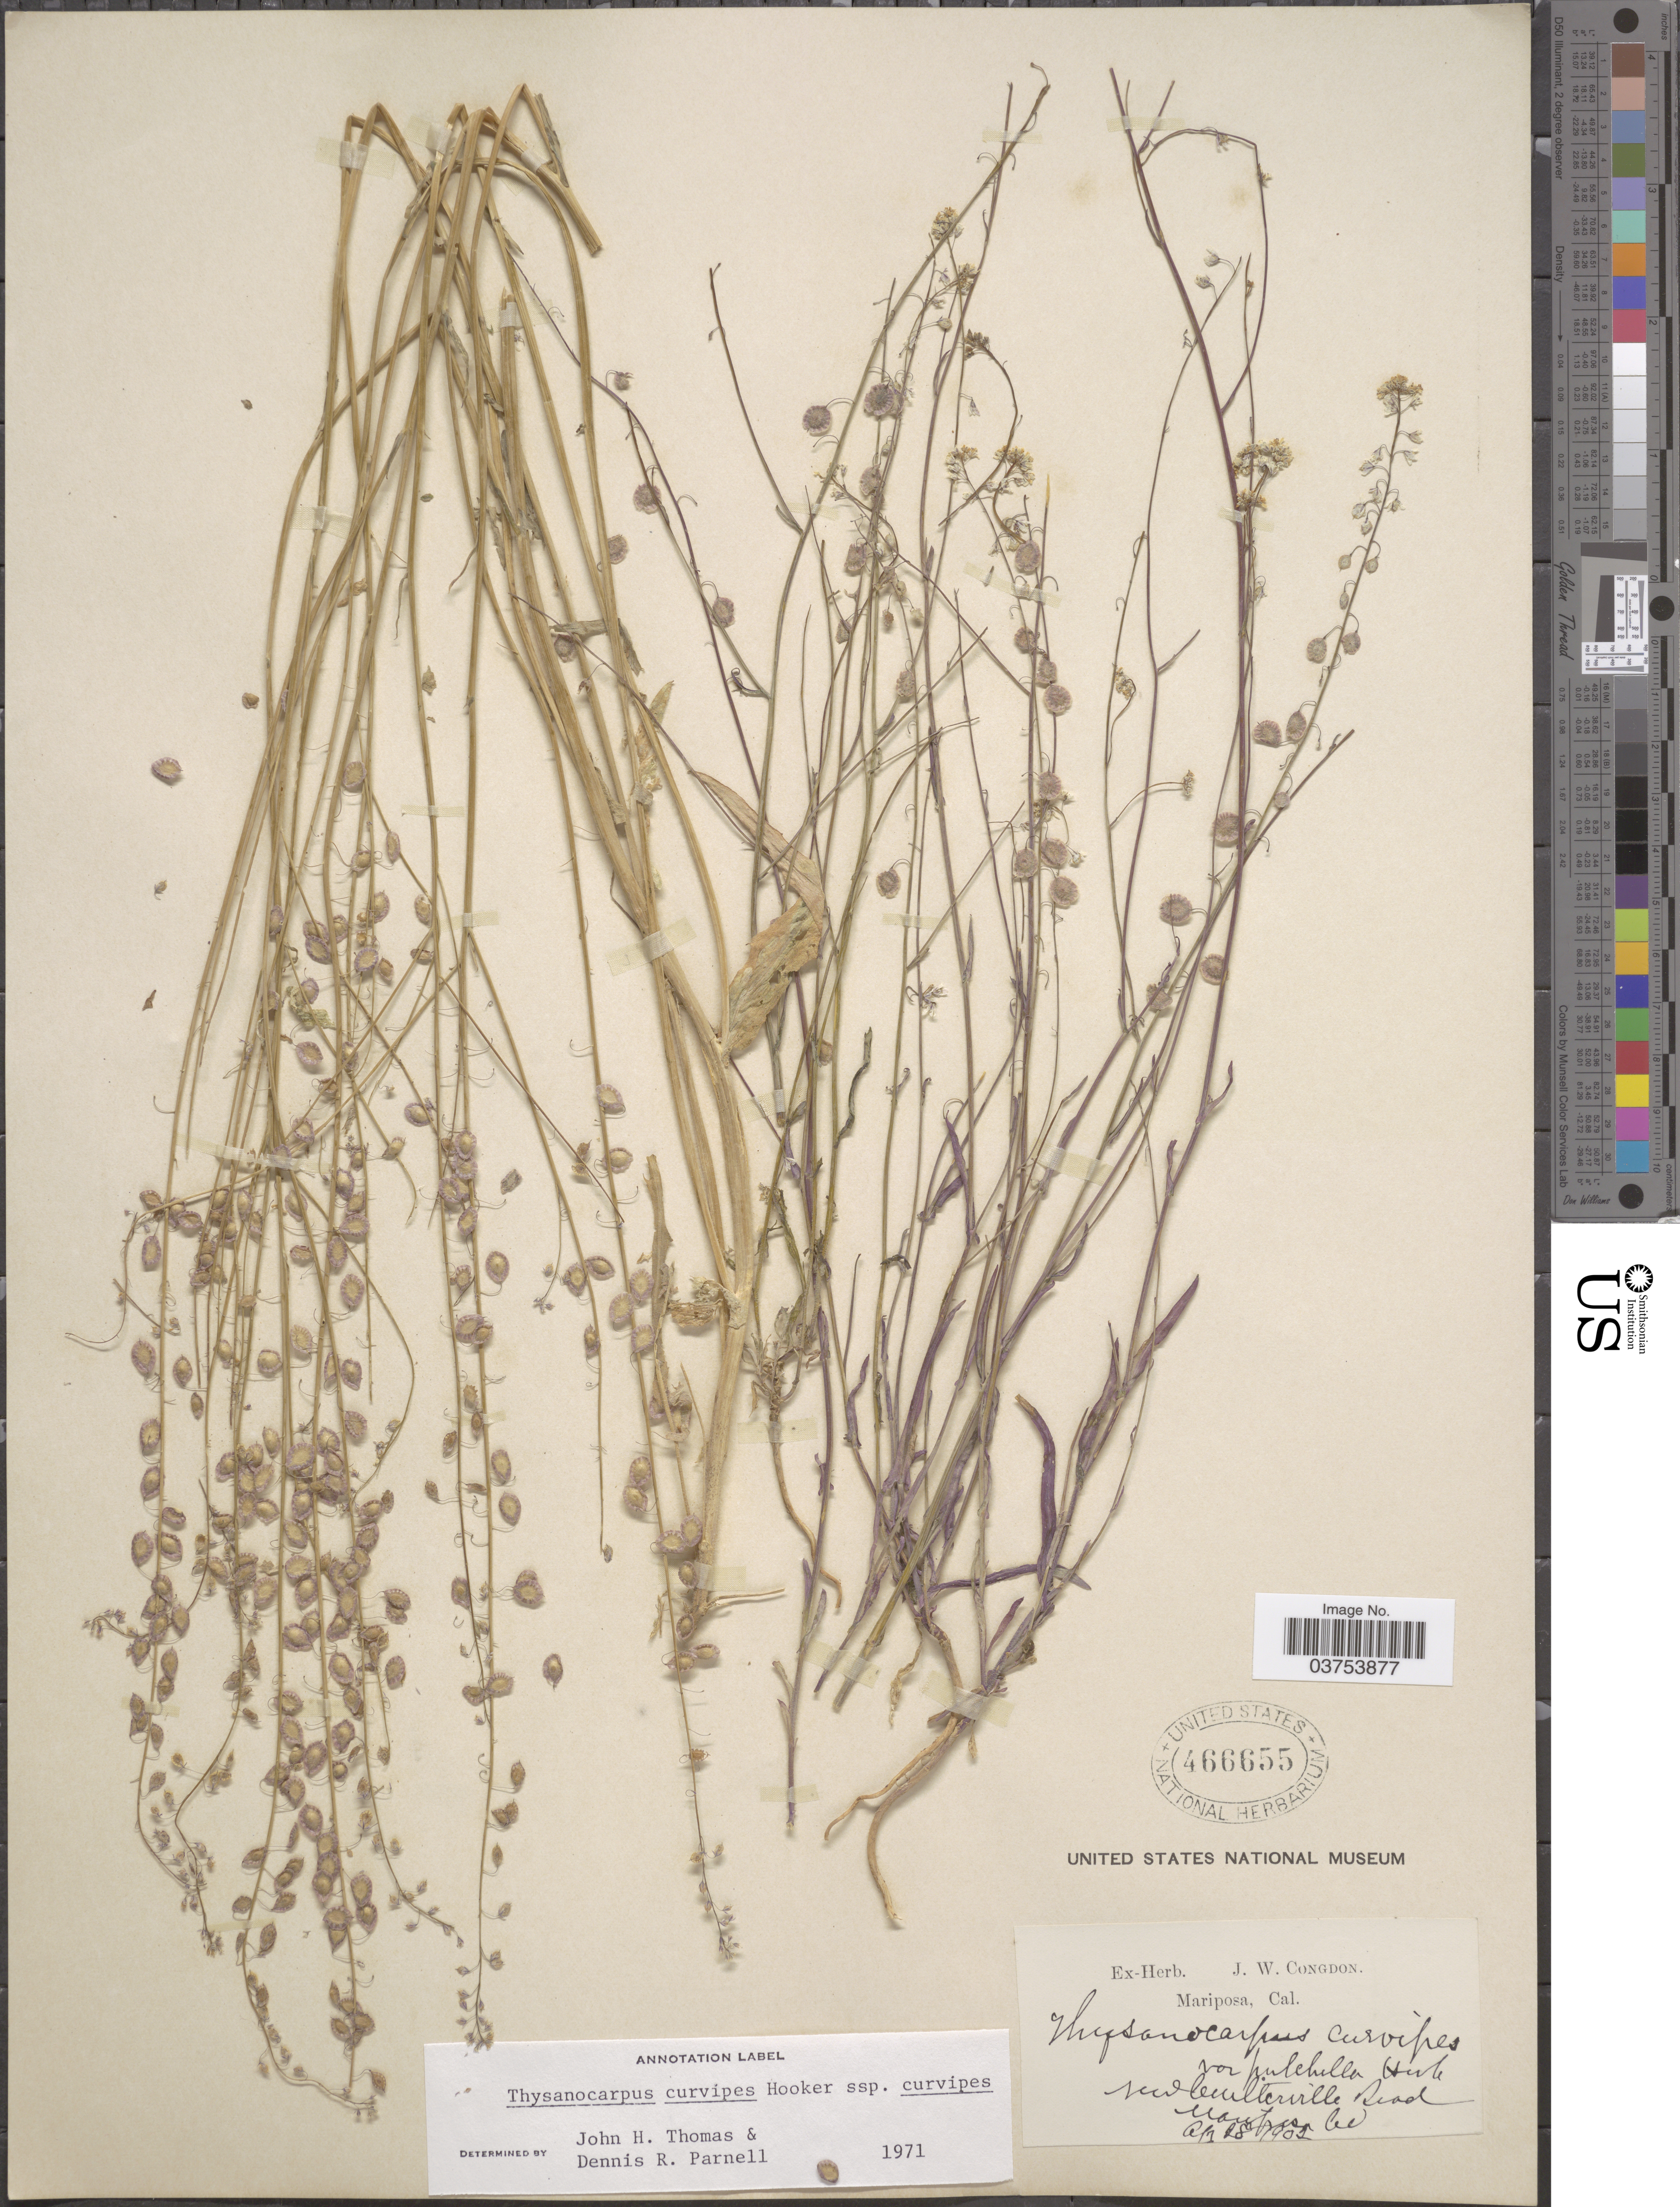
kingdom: Plantae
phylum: Tracheophyta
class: Magnoliopsida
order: Brassicales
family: Brassicaceae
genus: Thysanocarpus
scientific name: Thysanocarpus curvipes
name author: Hook.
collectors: ex herb. J. W. Congdon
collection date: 1901-04-28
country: United States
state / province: California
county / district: Mariposa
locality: Mariposa. New Coulterville Road. Mariposa Co.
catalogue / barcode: US 466655